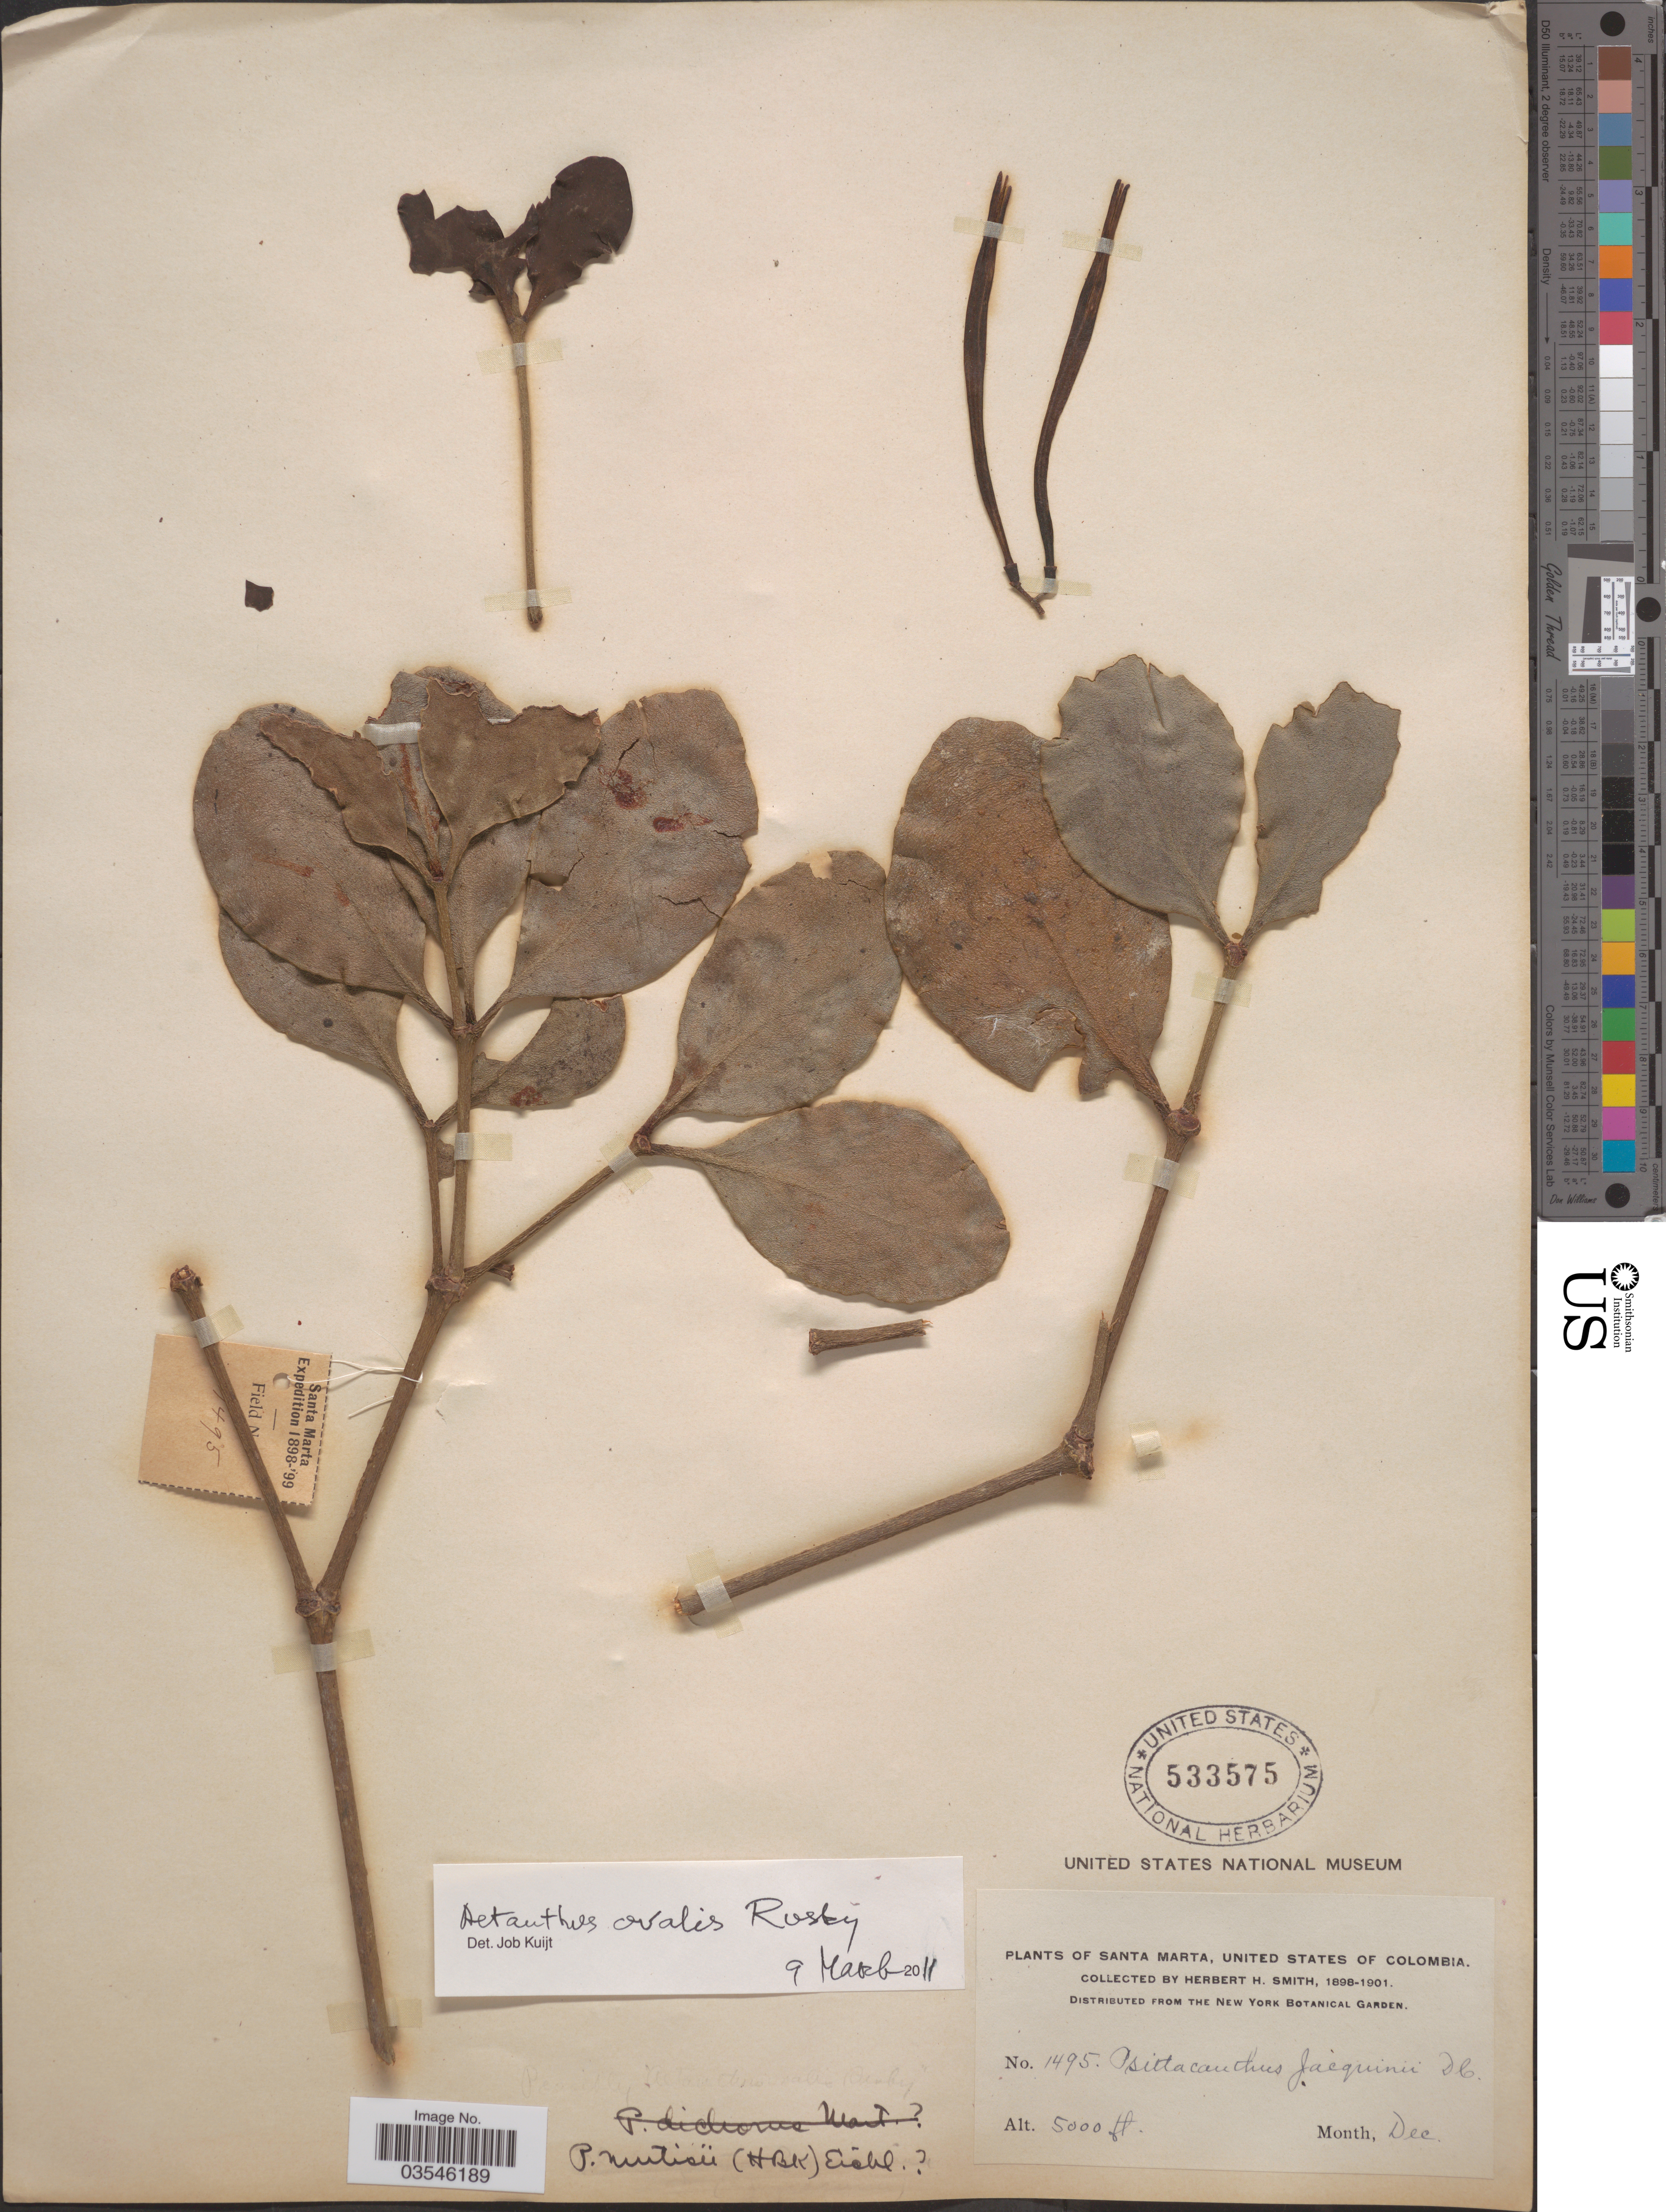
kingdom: Plantae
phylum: Tracheophyta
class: Magnoliopsida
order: Santalales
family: Loranthaceae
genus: Aetanthus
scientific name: Aetanthus ovalis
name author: Rusby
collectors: Herbert H. Smith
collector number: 1495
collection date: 1898-12/1901-12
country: Colombia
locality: Santa Marta, United States of Colombia.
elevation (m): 1524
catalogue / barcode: US 533575